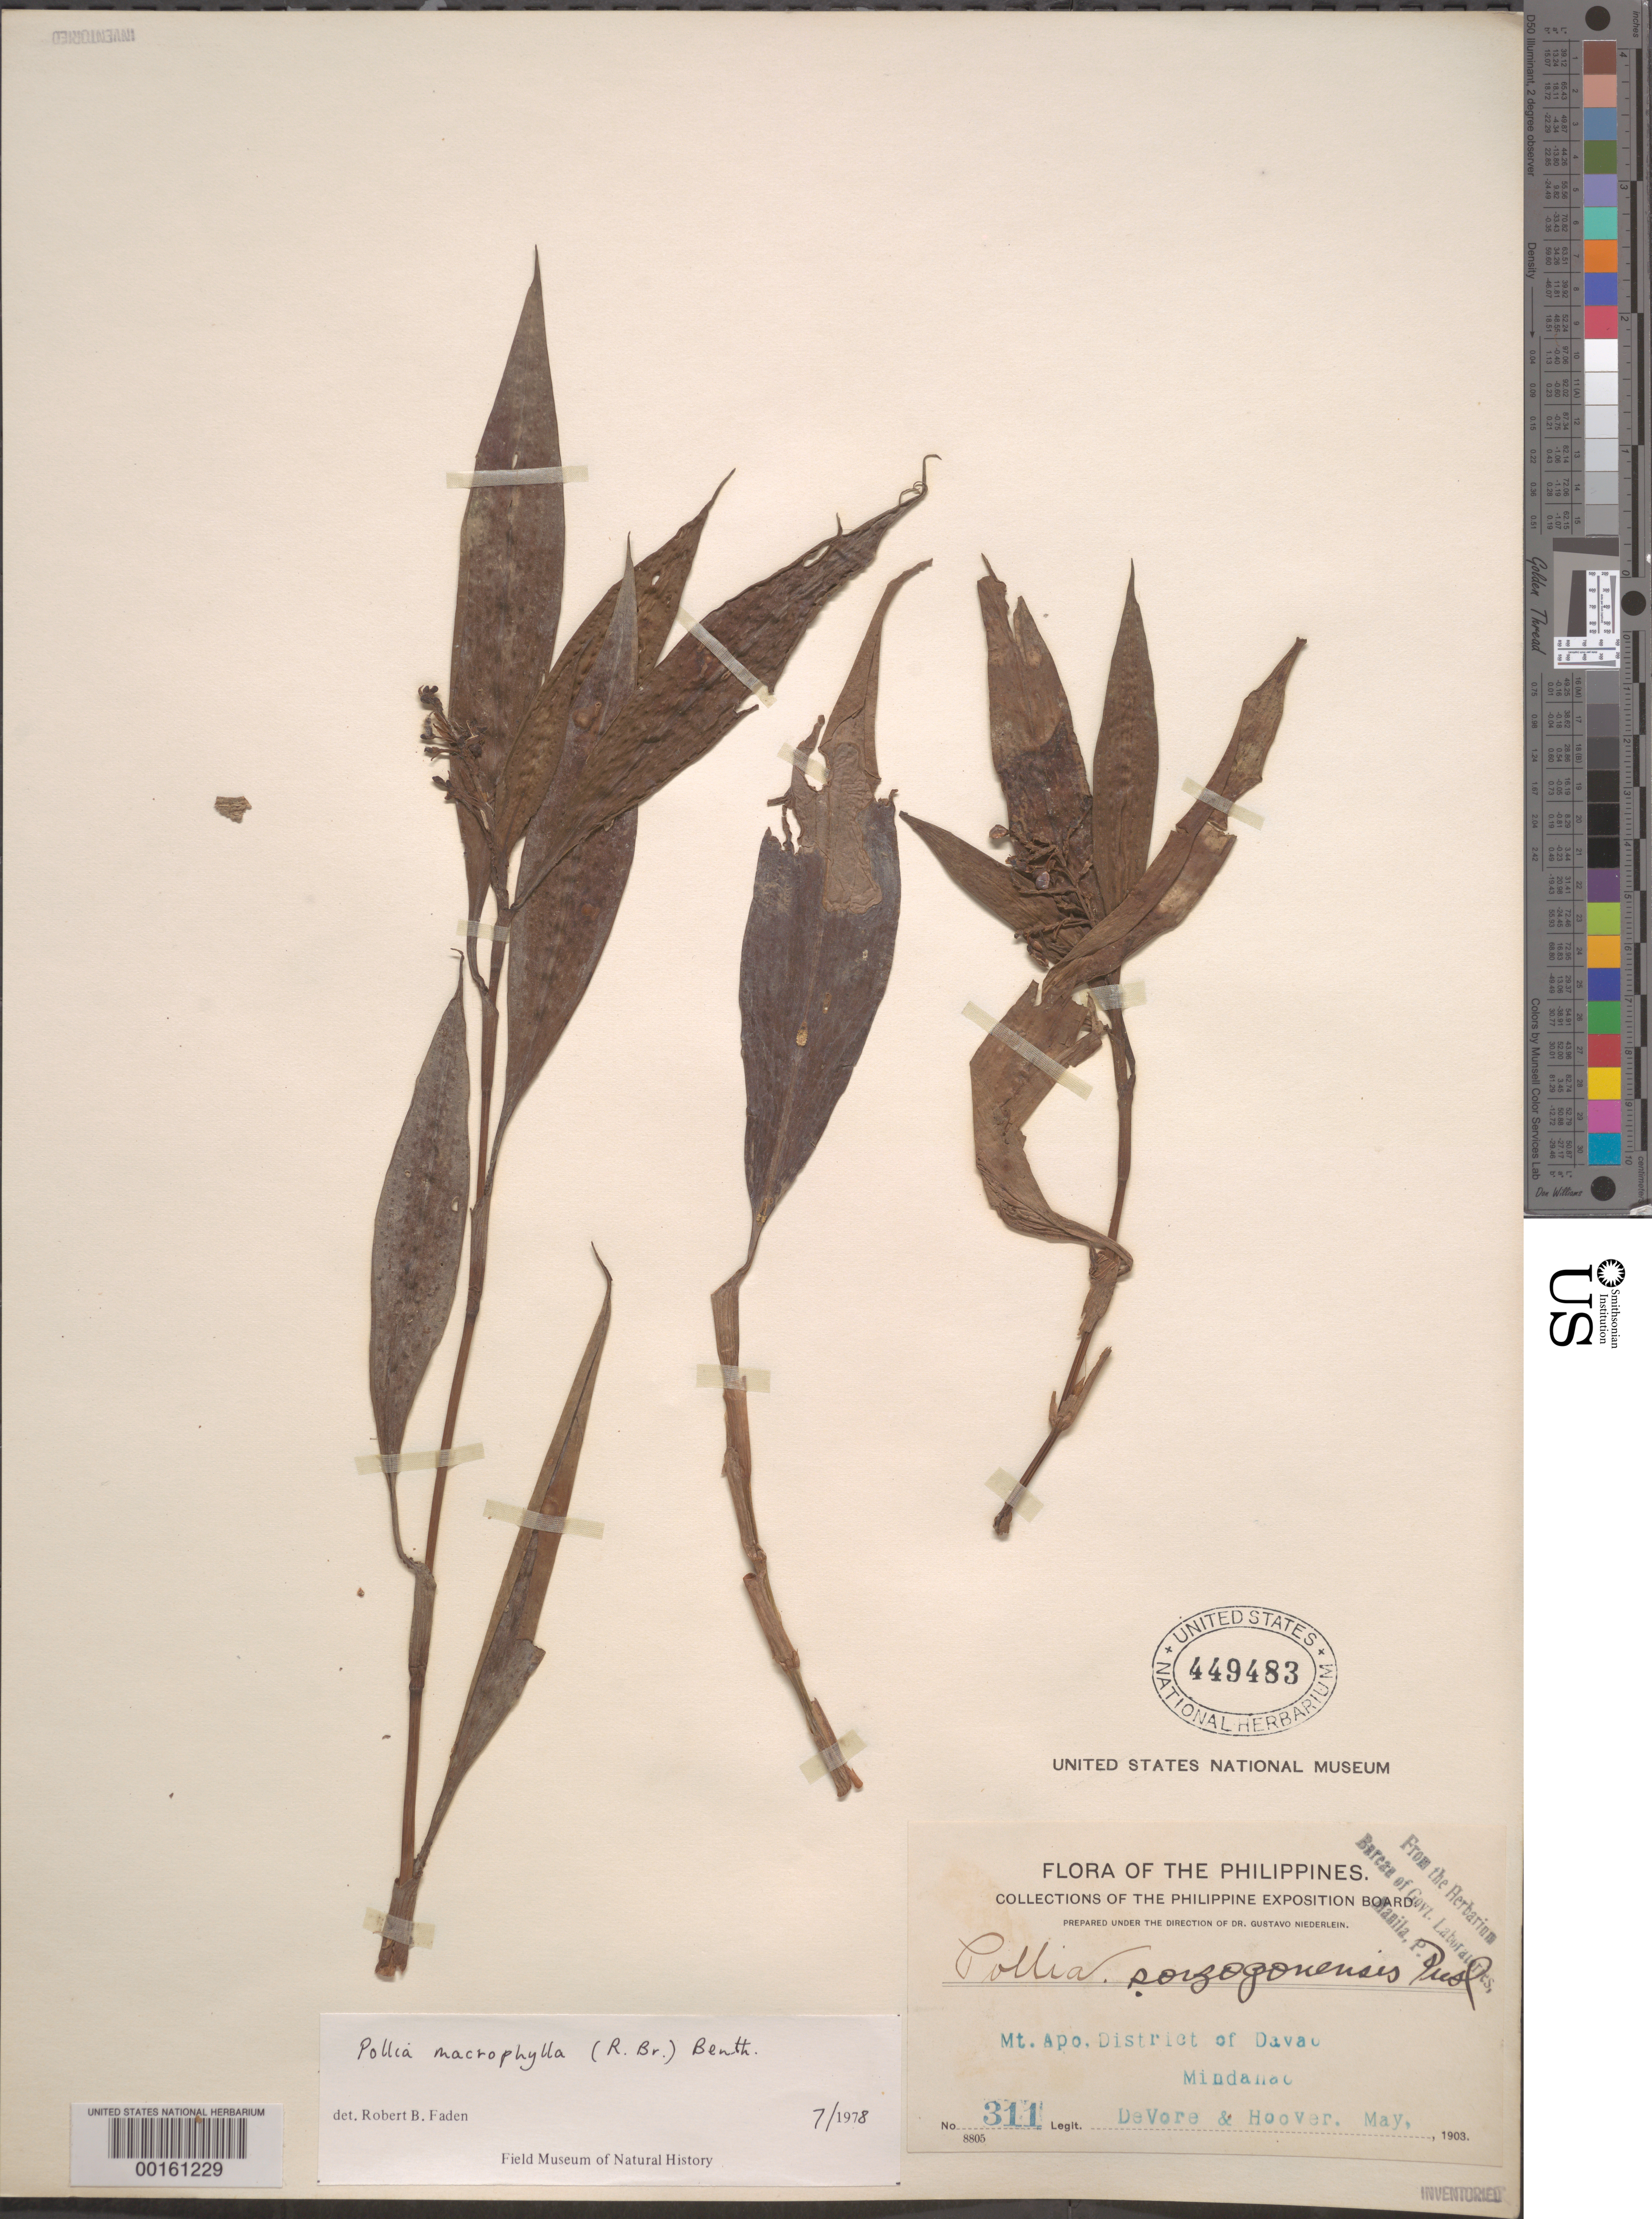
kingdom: Plantae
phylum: Tracheophyta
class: Liliopsida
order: Commelinales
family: Commelinaceae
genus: Pollia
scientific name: Pollia macrophylla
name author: (R. Br.) Benth.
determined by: Faden, Robert B., (US), Smithsonian Institution - National Museum of Natural History (UNITED STATES)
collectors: B. F. DeVore & C. L. Hoover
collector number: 311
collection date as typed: May 1903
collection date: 1903-05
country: Philippines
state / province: Davao / Soccsksargen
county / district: Cotabato del Norte / Davao del Sur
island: Mindanao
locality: Mt. Apo, dist. of Davao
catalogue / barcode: US 449483